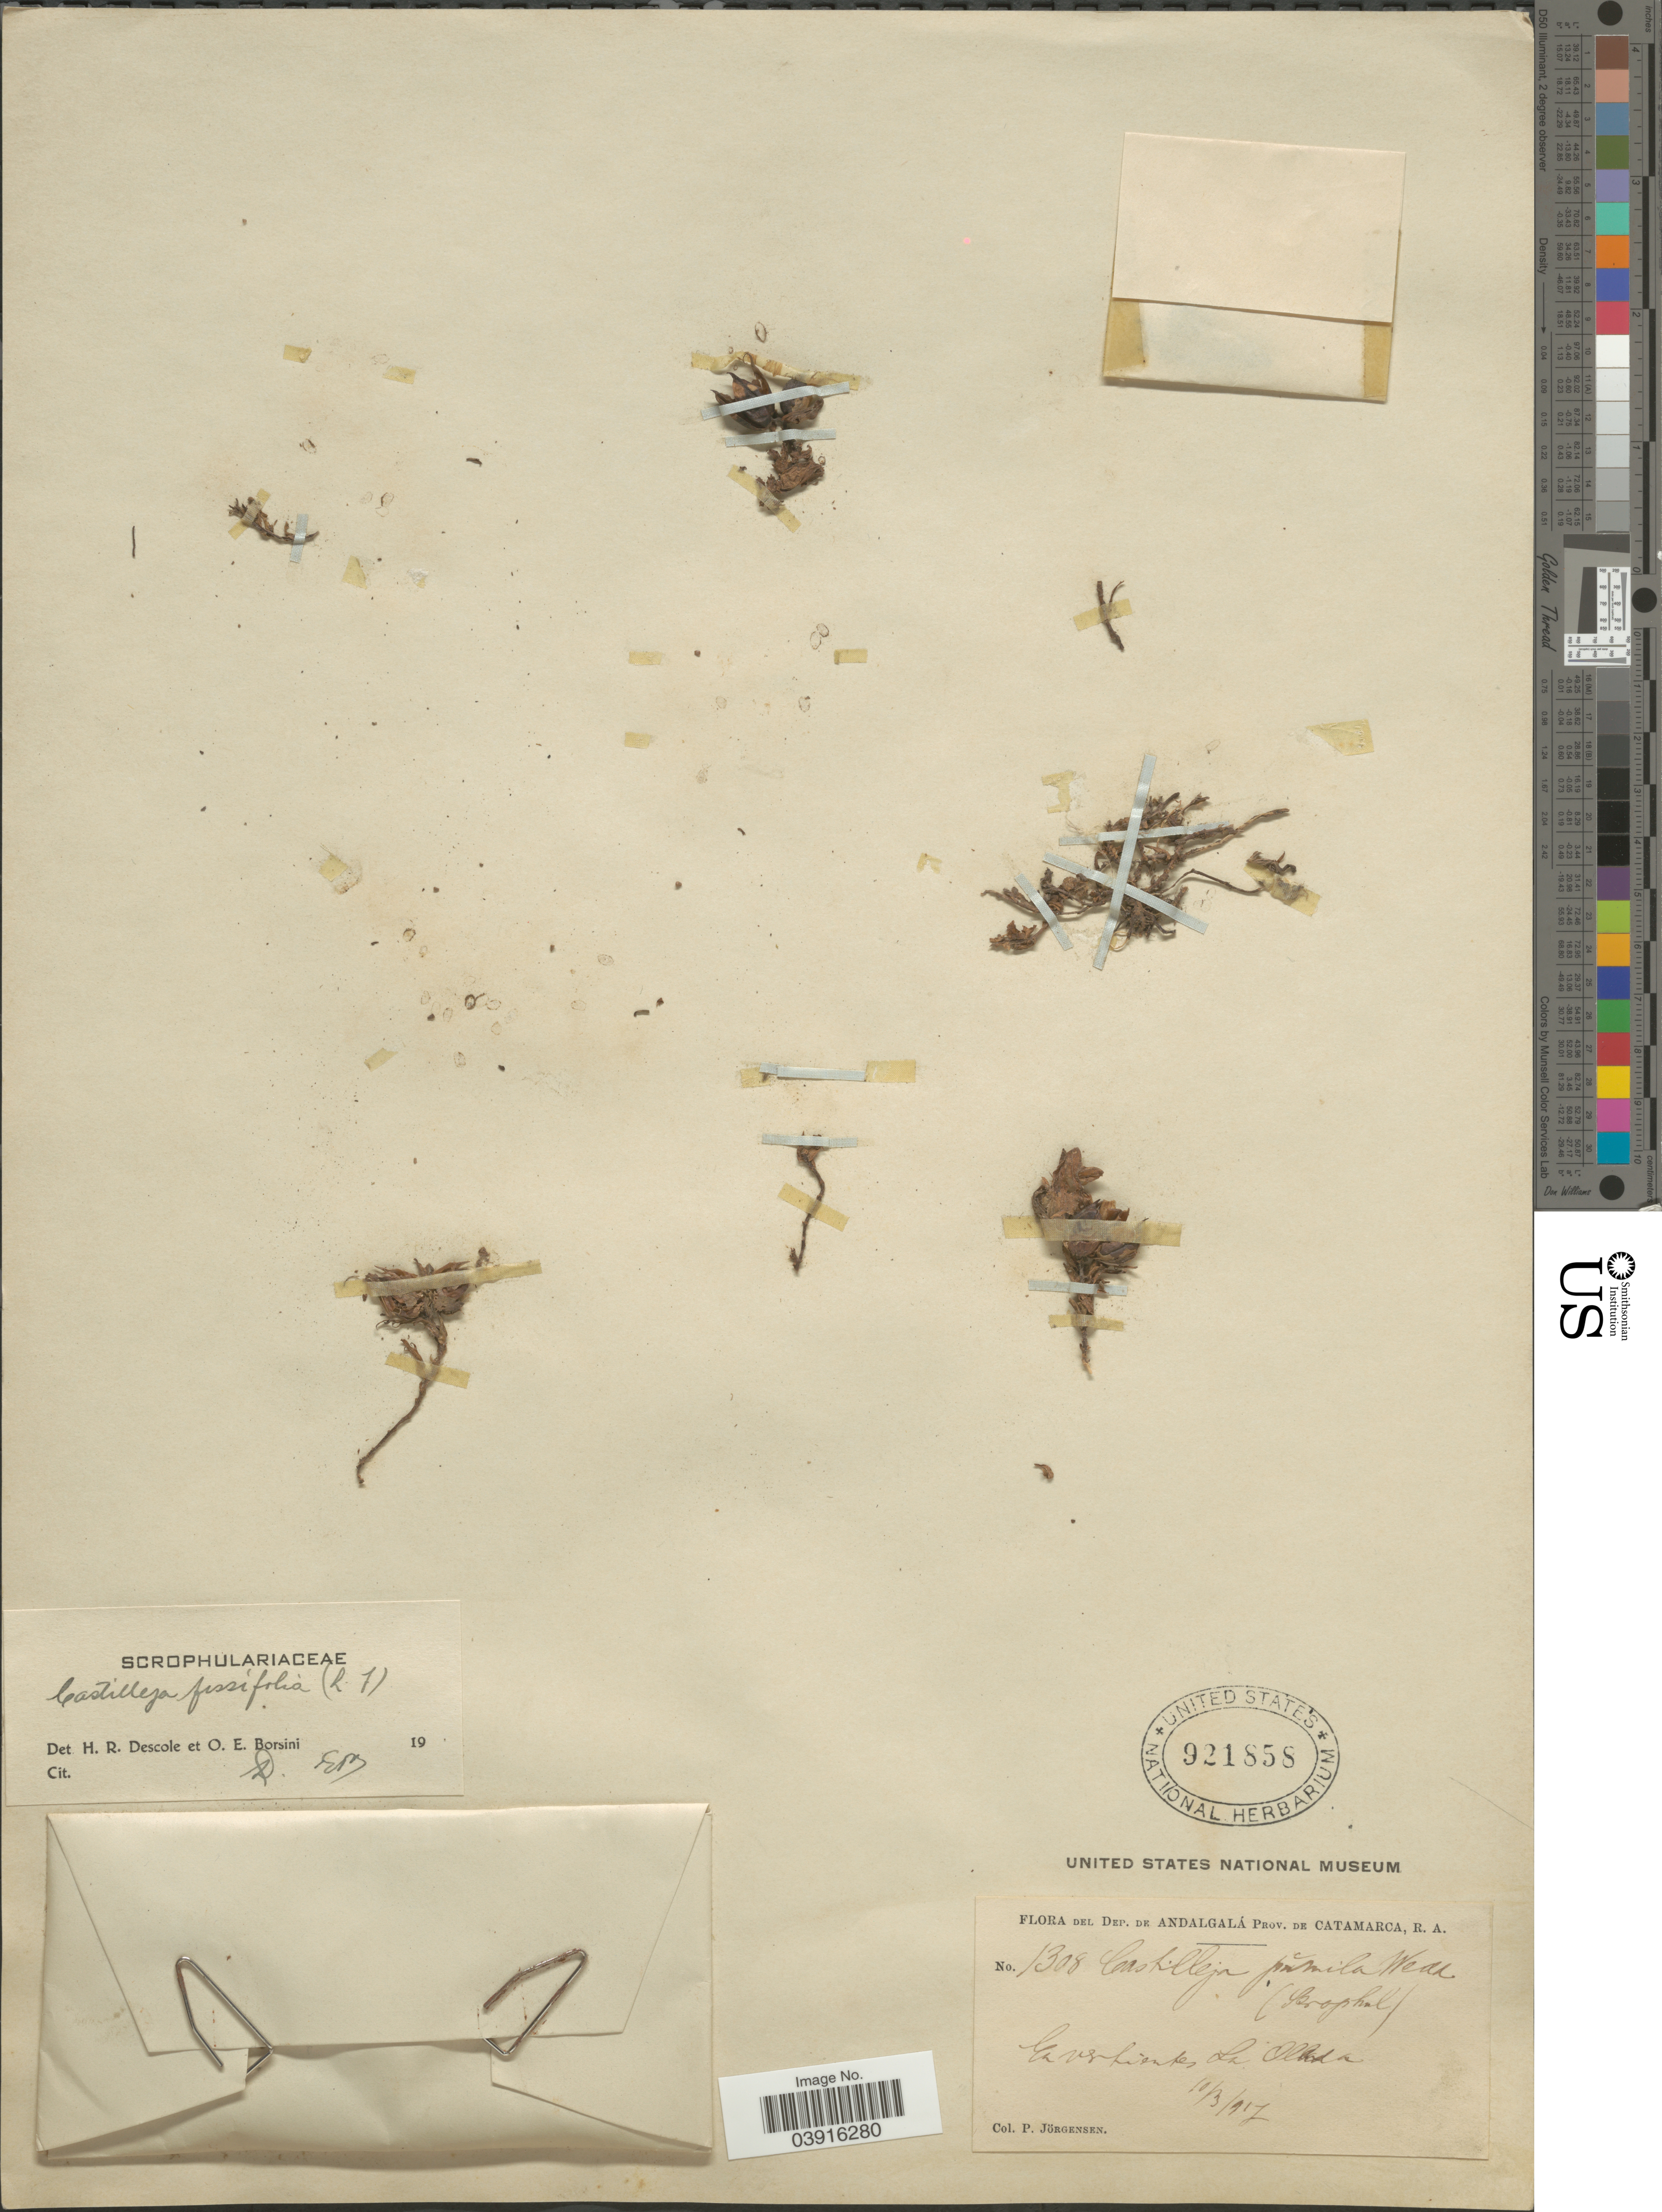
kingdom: Plantae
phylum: Tracheophyta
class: Magnoliopsida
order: Lamiales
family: Orobanchaceae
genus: Castilleja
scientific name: Castilleja fissifolia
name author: L. f.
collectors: P. Jörgensen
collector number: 1308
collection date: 1917-03-10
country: Argentina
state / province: Catamarca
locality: Dep. de Andalgalá. En vertientes La Ollada.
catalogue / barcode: US 921858